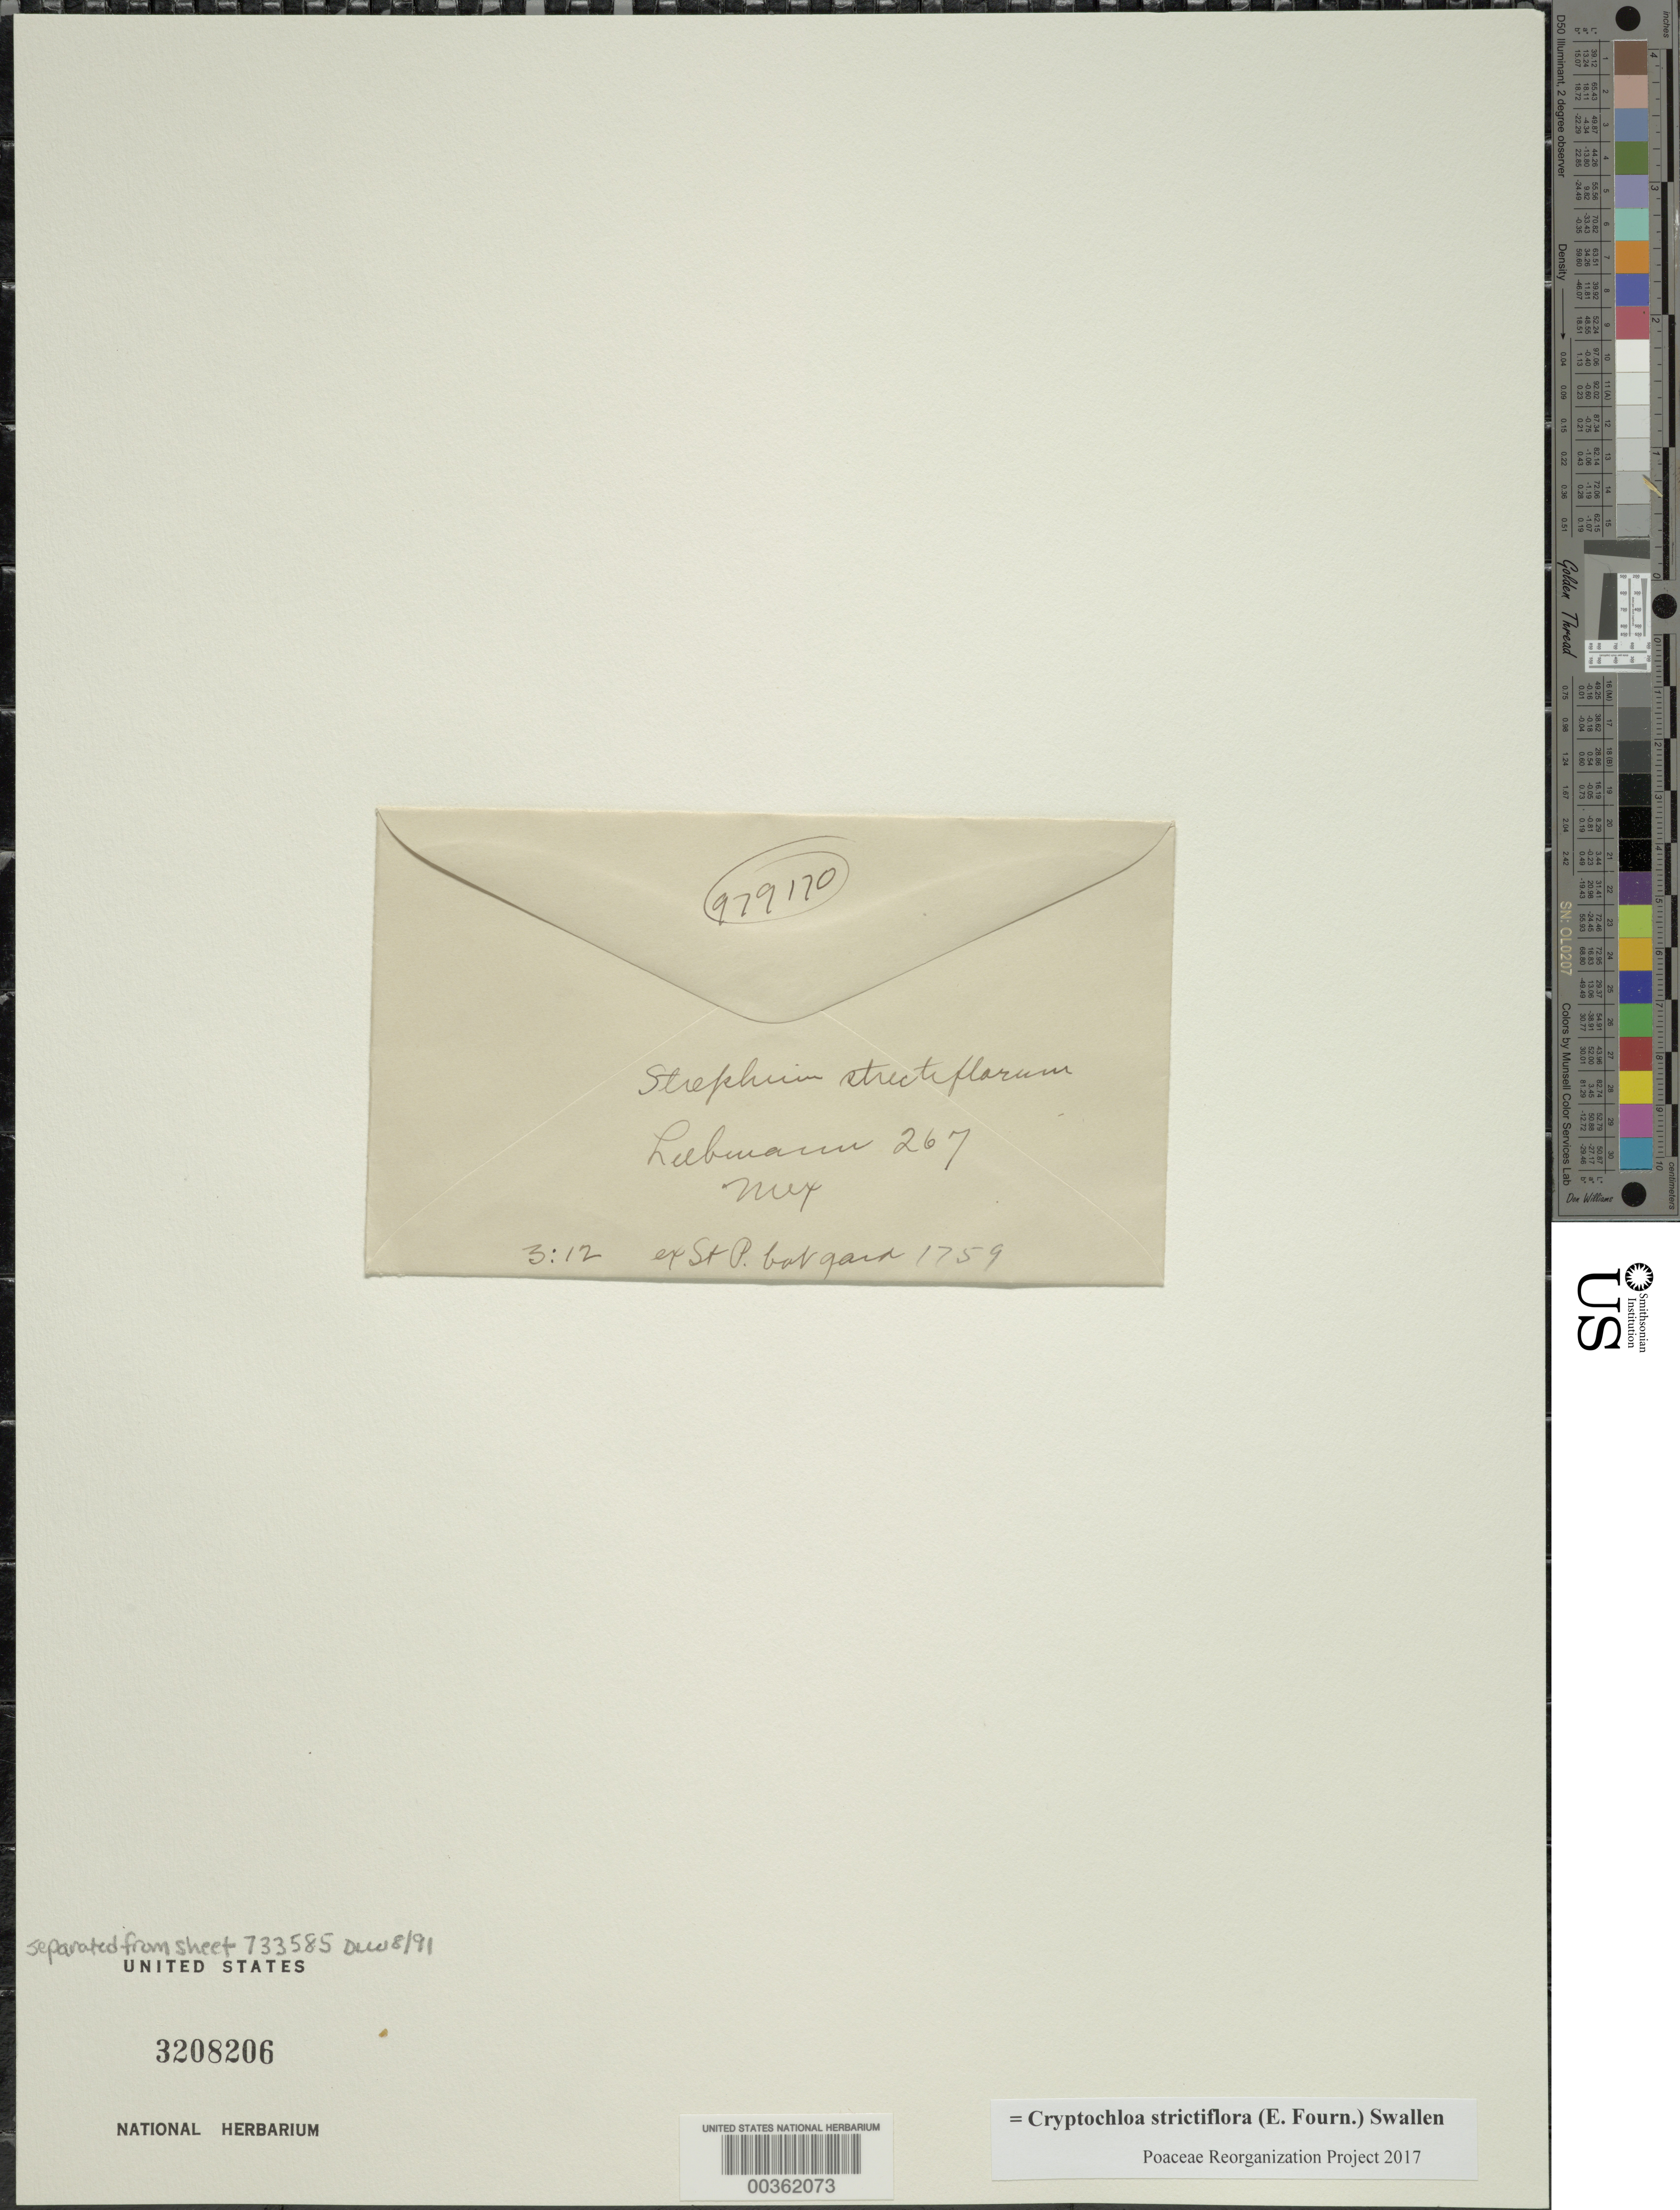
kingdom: Plantae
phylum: Tracheophyta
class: Liliopsida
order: Poales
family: Poaceae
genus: Cryptochloa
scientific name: Cryptochloa strictiflora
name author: (E. Fourn.) Swallen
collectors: F. M. Liebmann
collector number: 267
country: Mexico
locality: E of Monserrat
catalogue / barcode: US 3208206